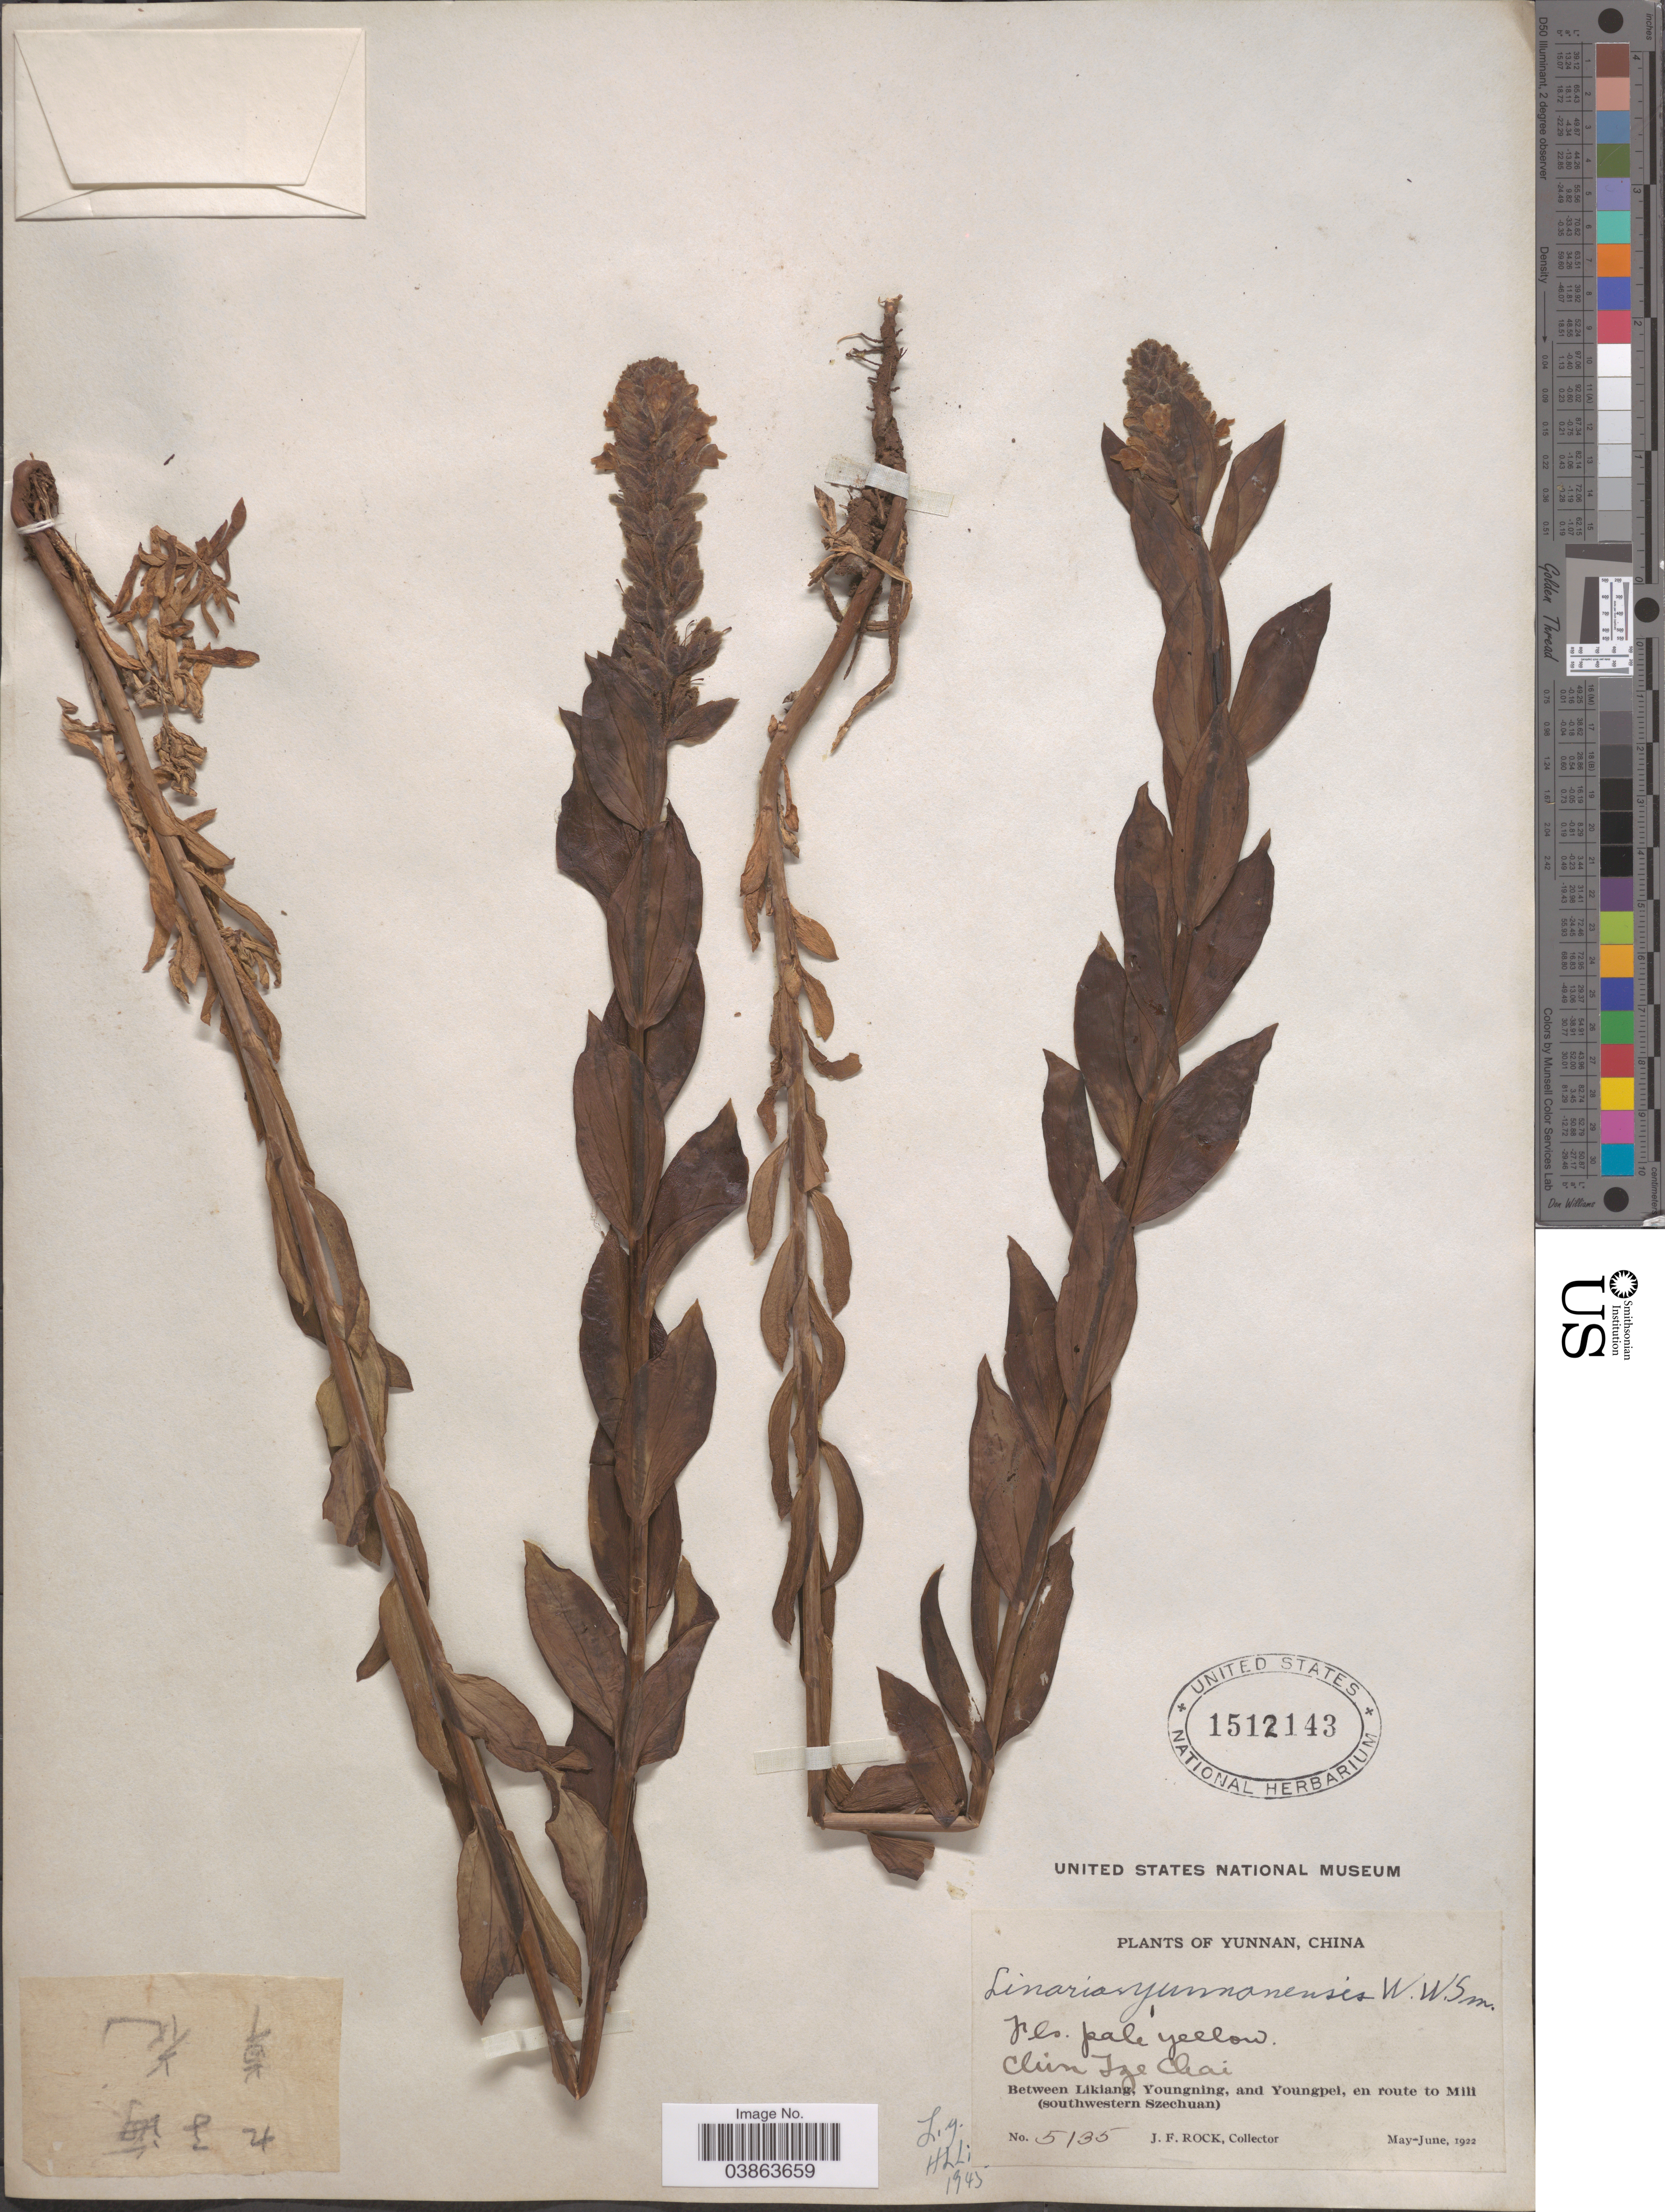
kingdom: Plantae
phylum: Tracheophyta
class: Magnoliopsida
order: Lamiales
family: Plantaginaceae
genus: Linaria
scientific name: Linaria yunnanensis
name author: W.W. Sm.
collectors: J. Rock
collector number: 5135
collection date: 1922-05/1922-06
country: China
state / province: Yunnan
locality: Chin Tze Chai. Between Likiang, Youngning, and Youngpei, en route to Mili (southwestern Szechuan).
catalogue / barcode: US 1512143